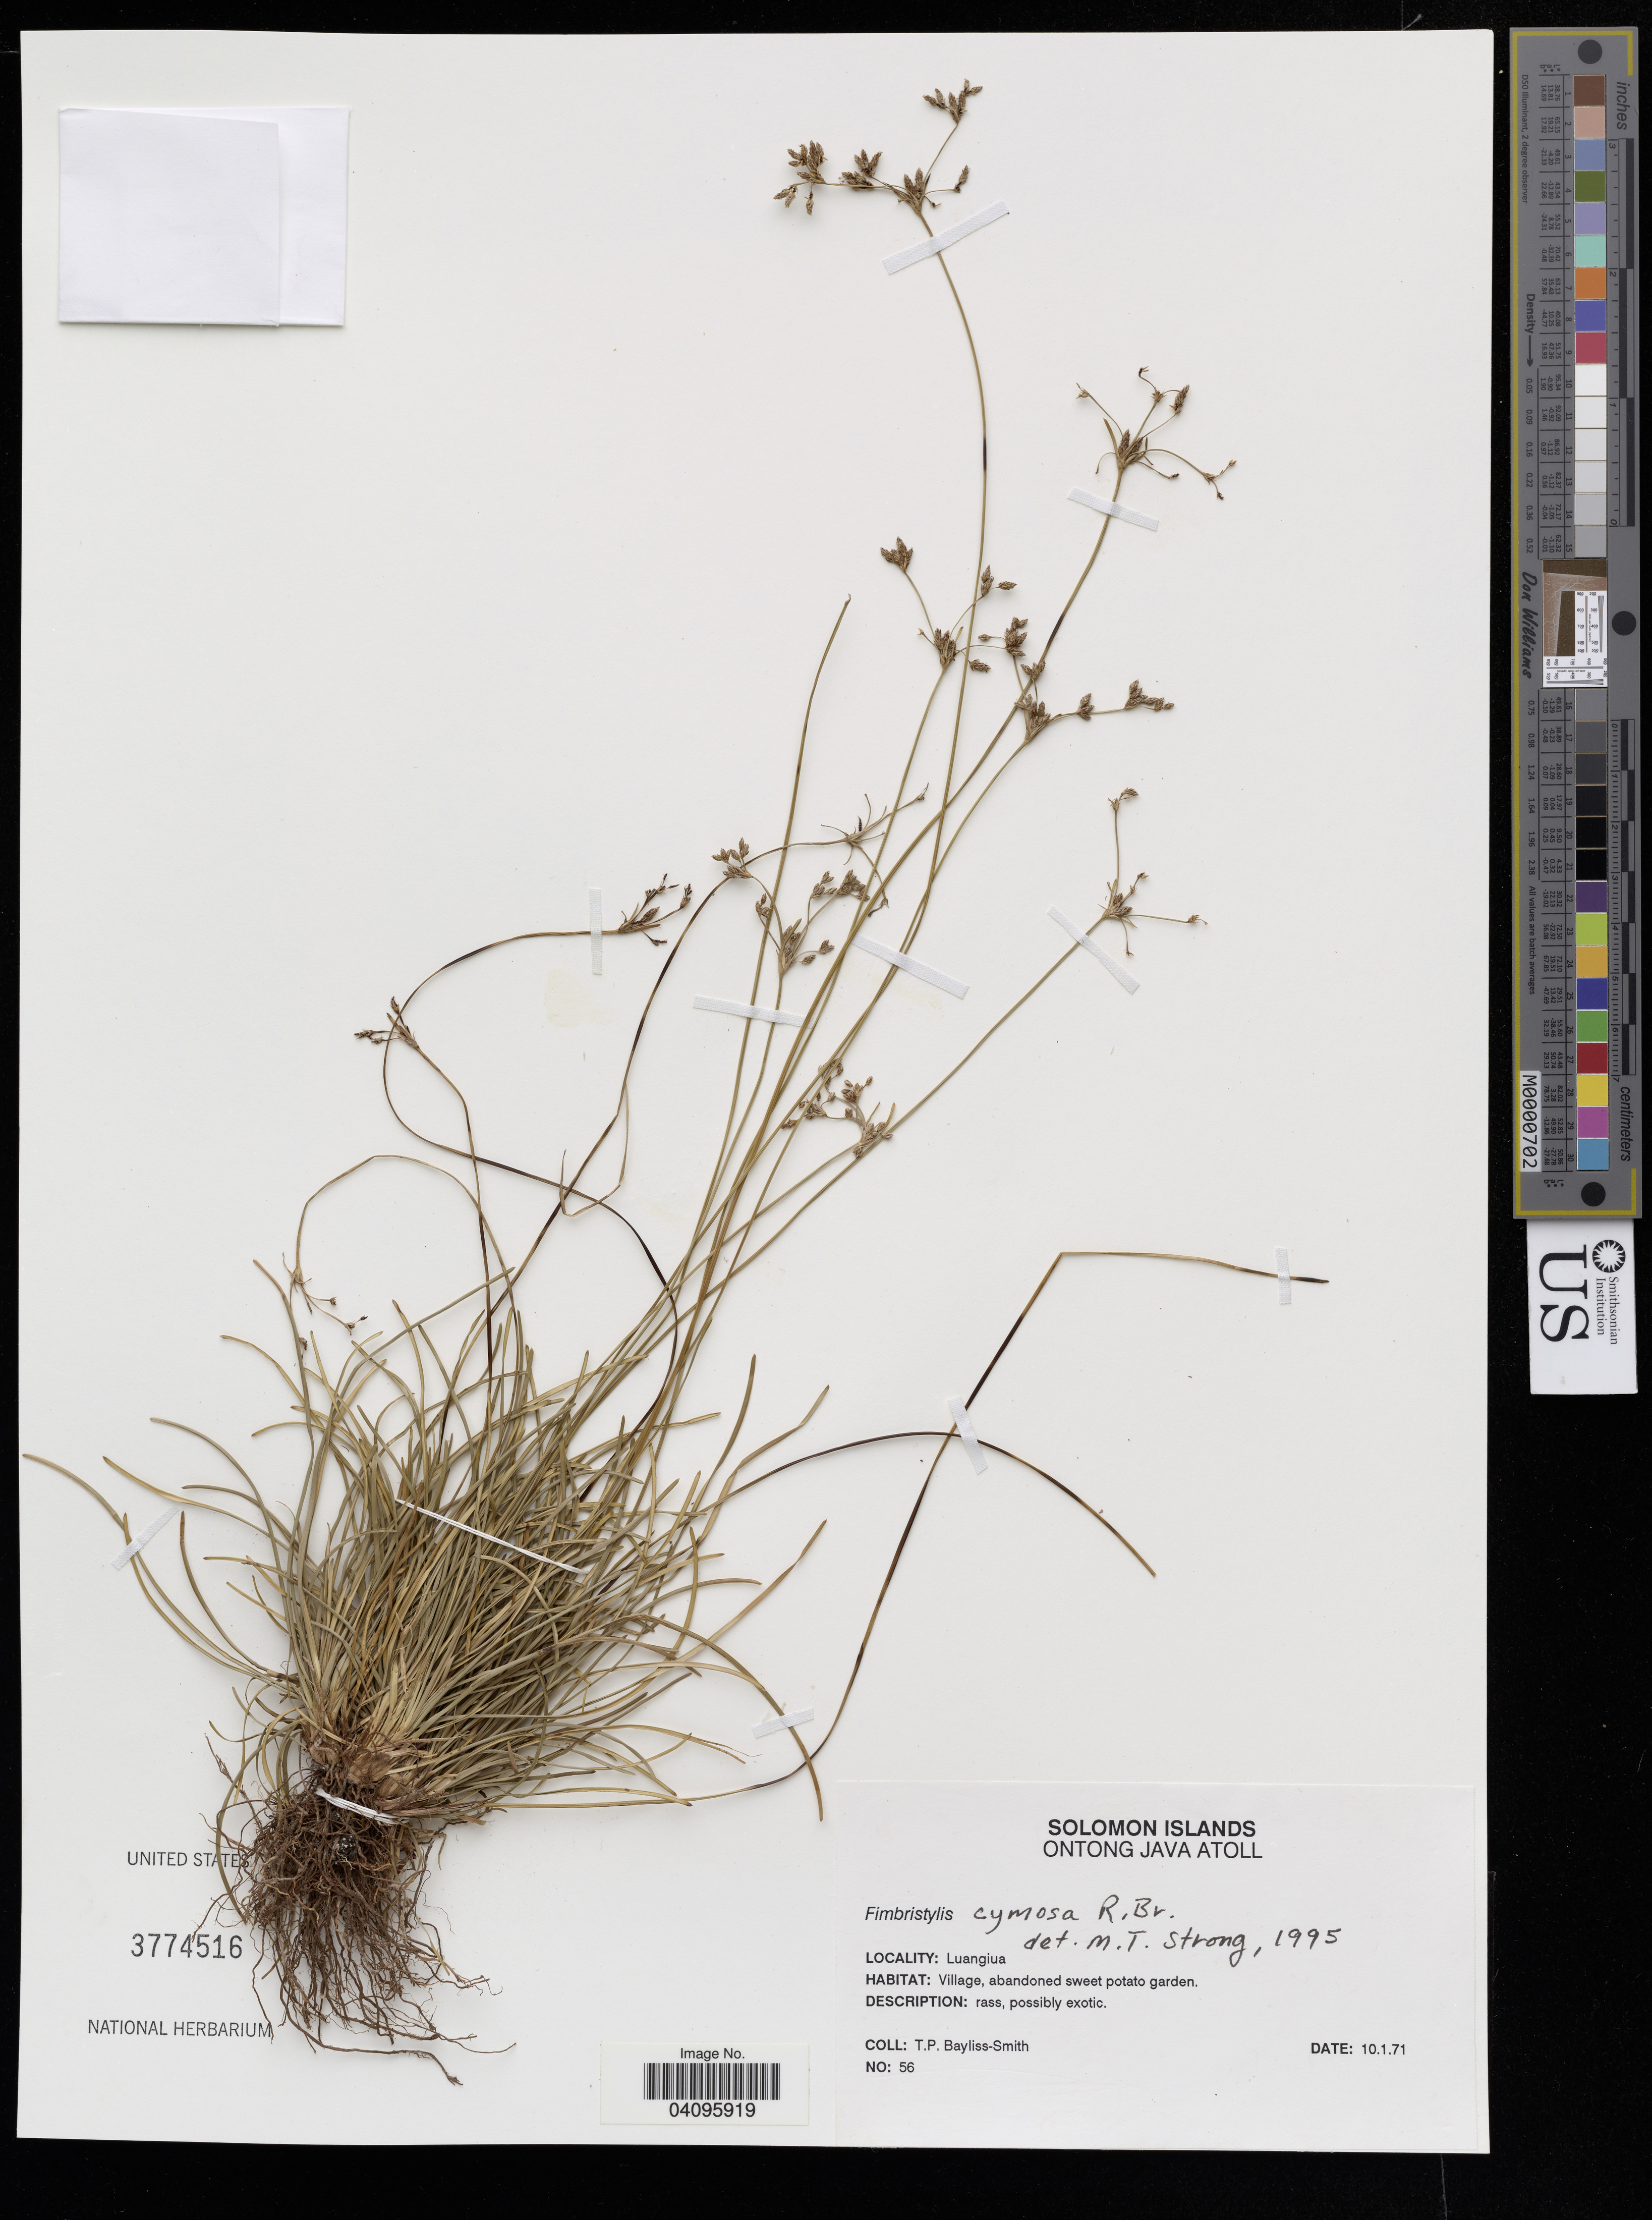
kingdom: Plantae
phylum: Tracheophyta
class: Liliopsida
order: Poales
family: Cyperaceae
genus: Fimbristylis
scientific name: Fimbristylis cymosa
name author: R. Br.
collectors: T. P. Bayliss-Smith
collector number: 56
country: Solomon Islands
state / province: Solomon Islands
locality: Ontong Java Atoll. Luangiua.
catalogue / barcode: US 3774516